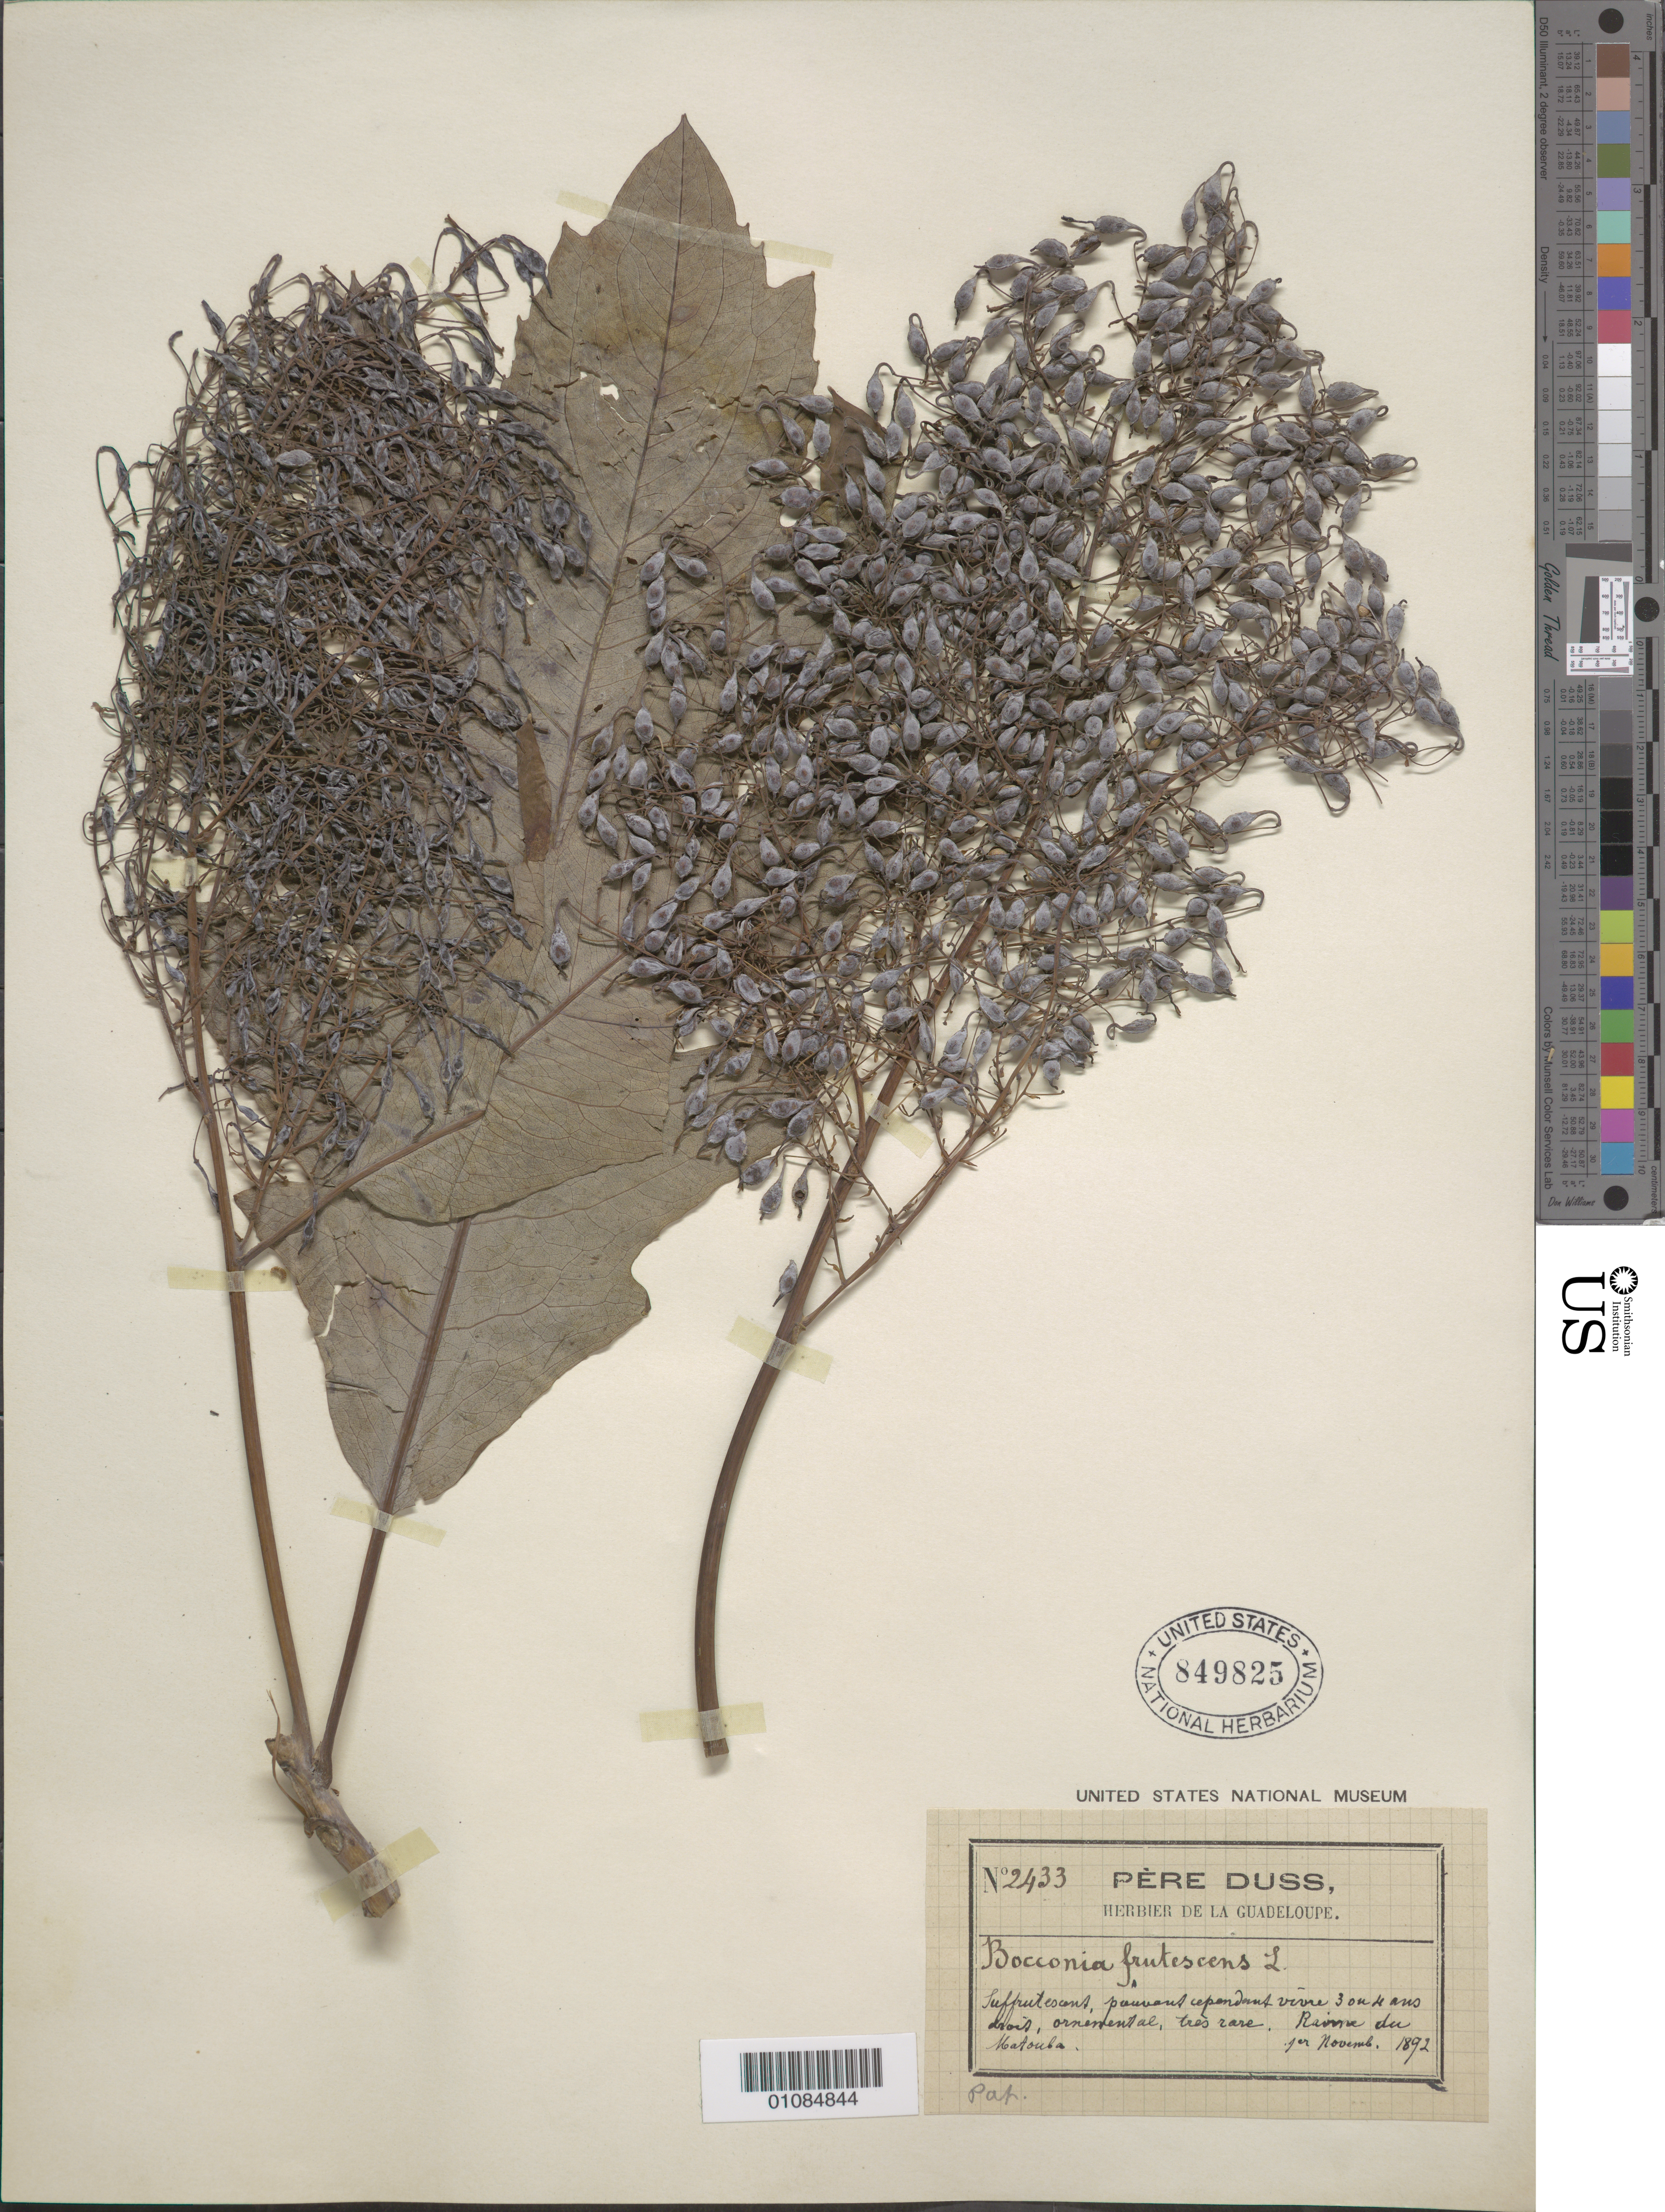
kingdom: Plantae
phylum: Tracheophyta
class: Magnoliopsida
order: Ranunculales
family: Papaveraceae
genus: Bocconia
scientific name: Bocconia frutescens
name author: L.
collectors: Père Duss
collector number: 2433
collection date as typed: Nov 1892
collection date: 1892-11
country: Guadeloupe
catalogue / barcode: US 849825